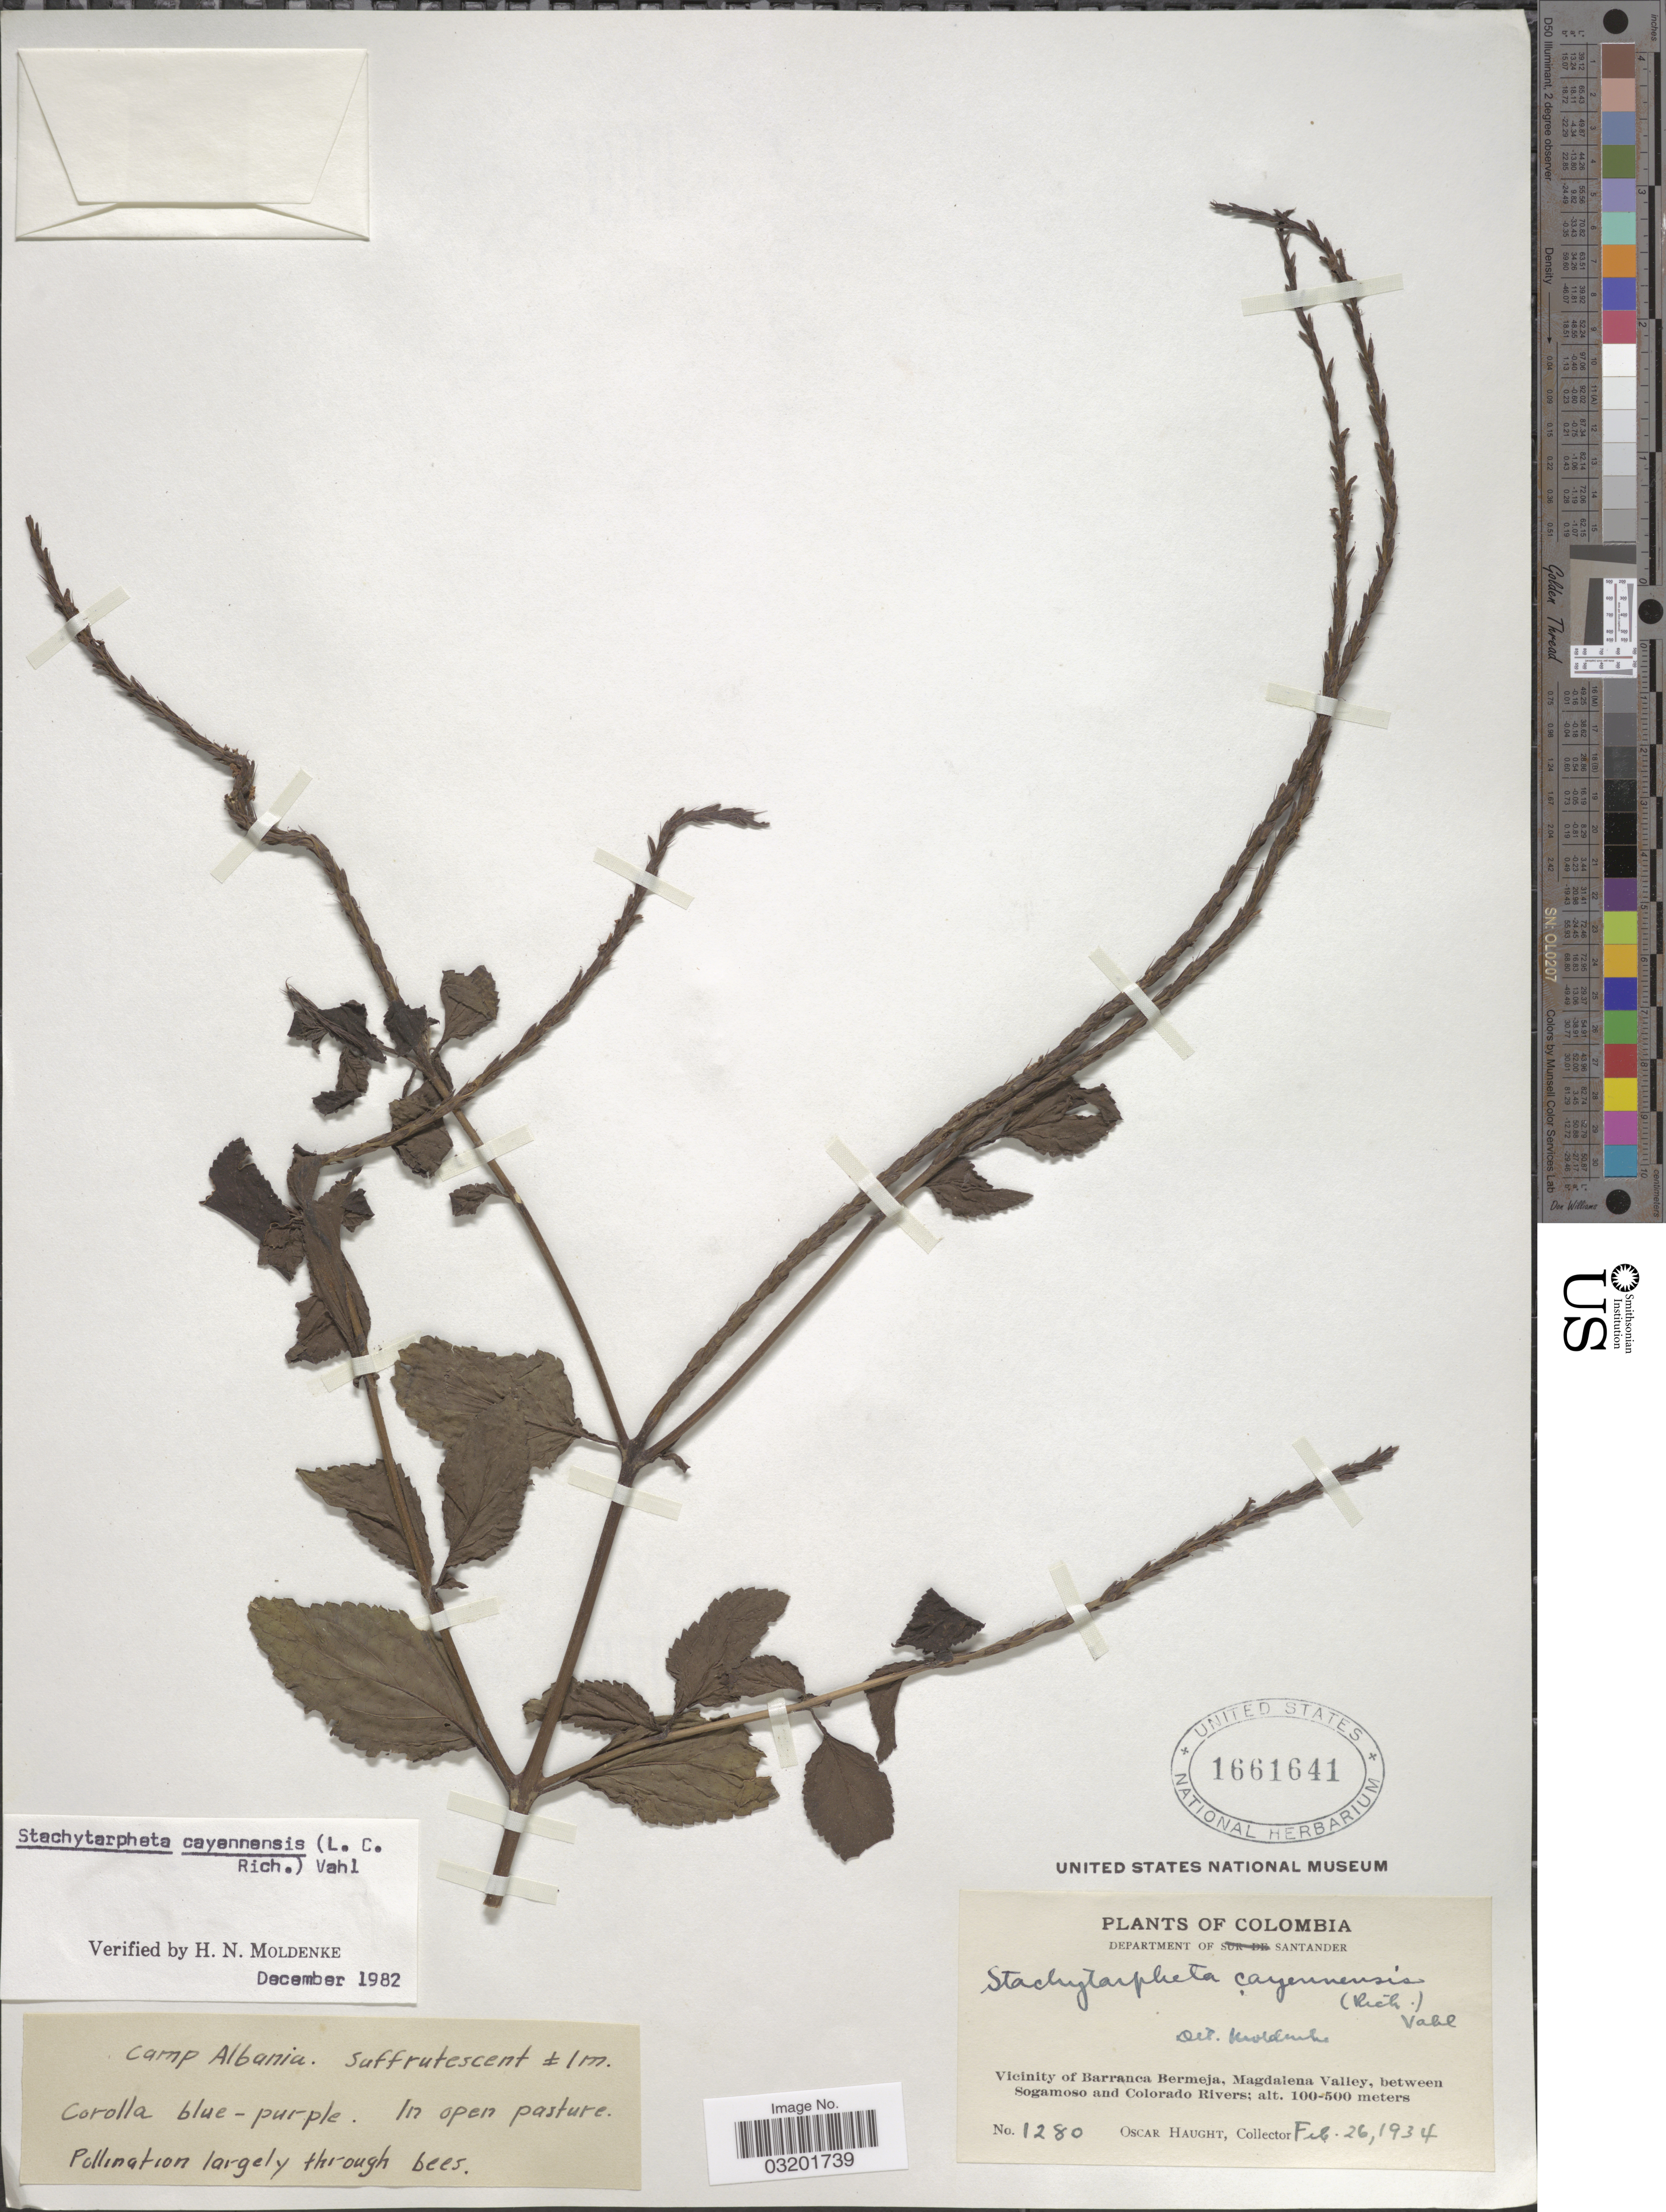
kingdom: Plantae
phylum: Tracheophyta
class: Magnoliopsida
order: Lamiales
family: Verbenaceae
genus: Stachytarpheta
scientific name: Stachytarpheta cayennensis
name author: (Rich.) Vahl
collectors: O. L. Haught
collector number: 1280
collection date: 1934-02-26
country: Colombia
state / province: Santander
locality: Department of Santander. Vicinity of Barranca Bermeja, Magdalena Valley, between Sogamoso and Colorado Rivers. Camp Albania.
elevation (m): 100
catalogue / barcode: US 1661641